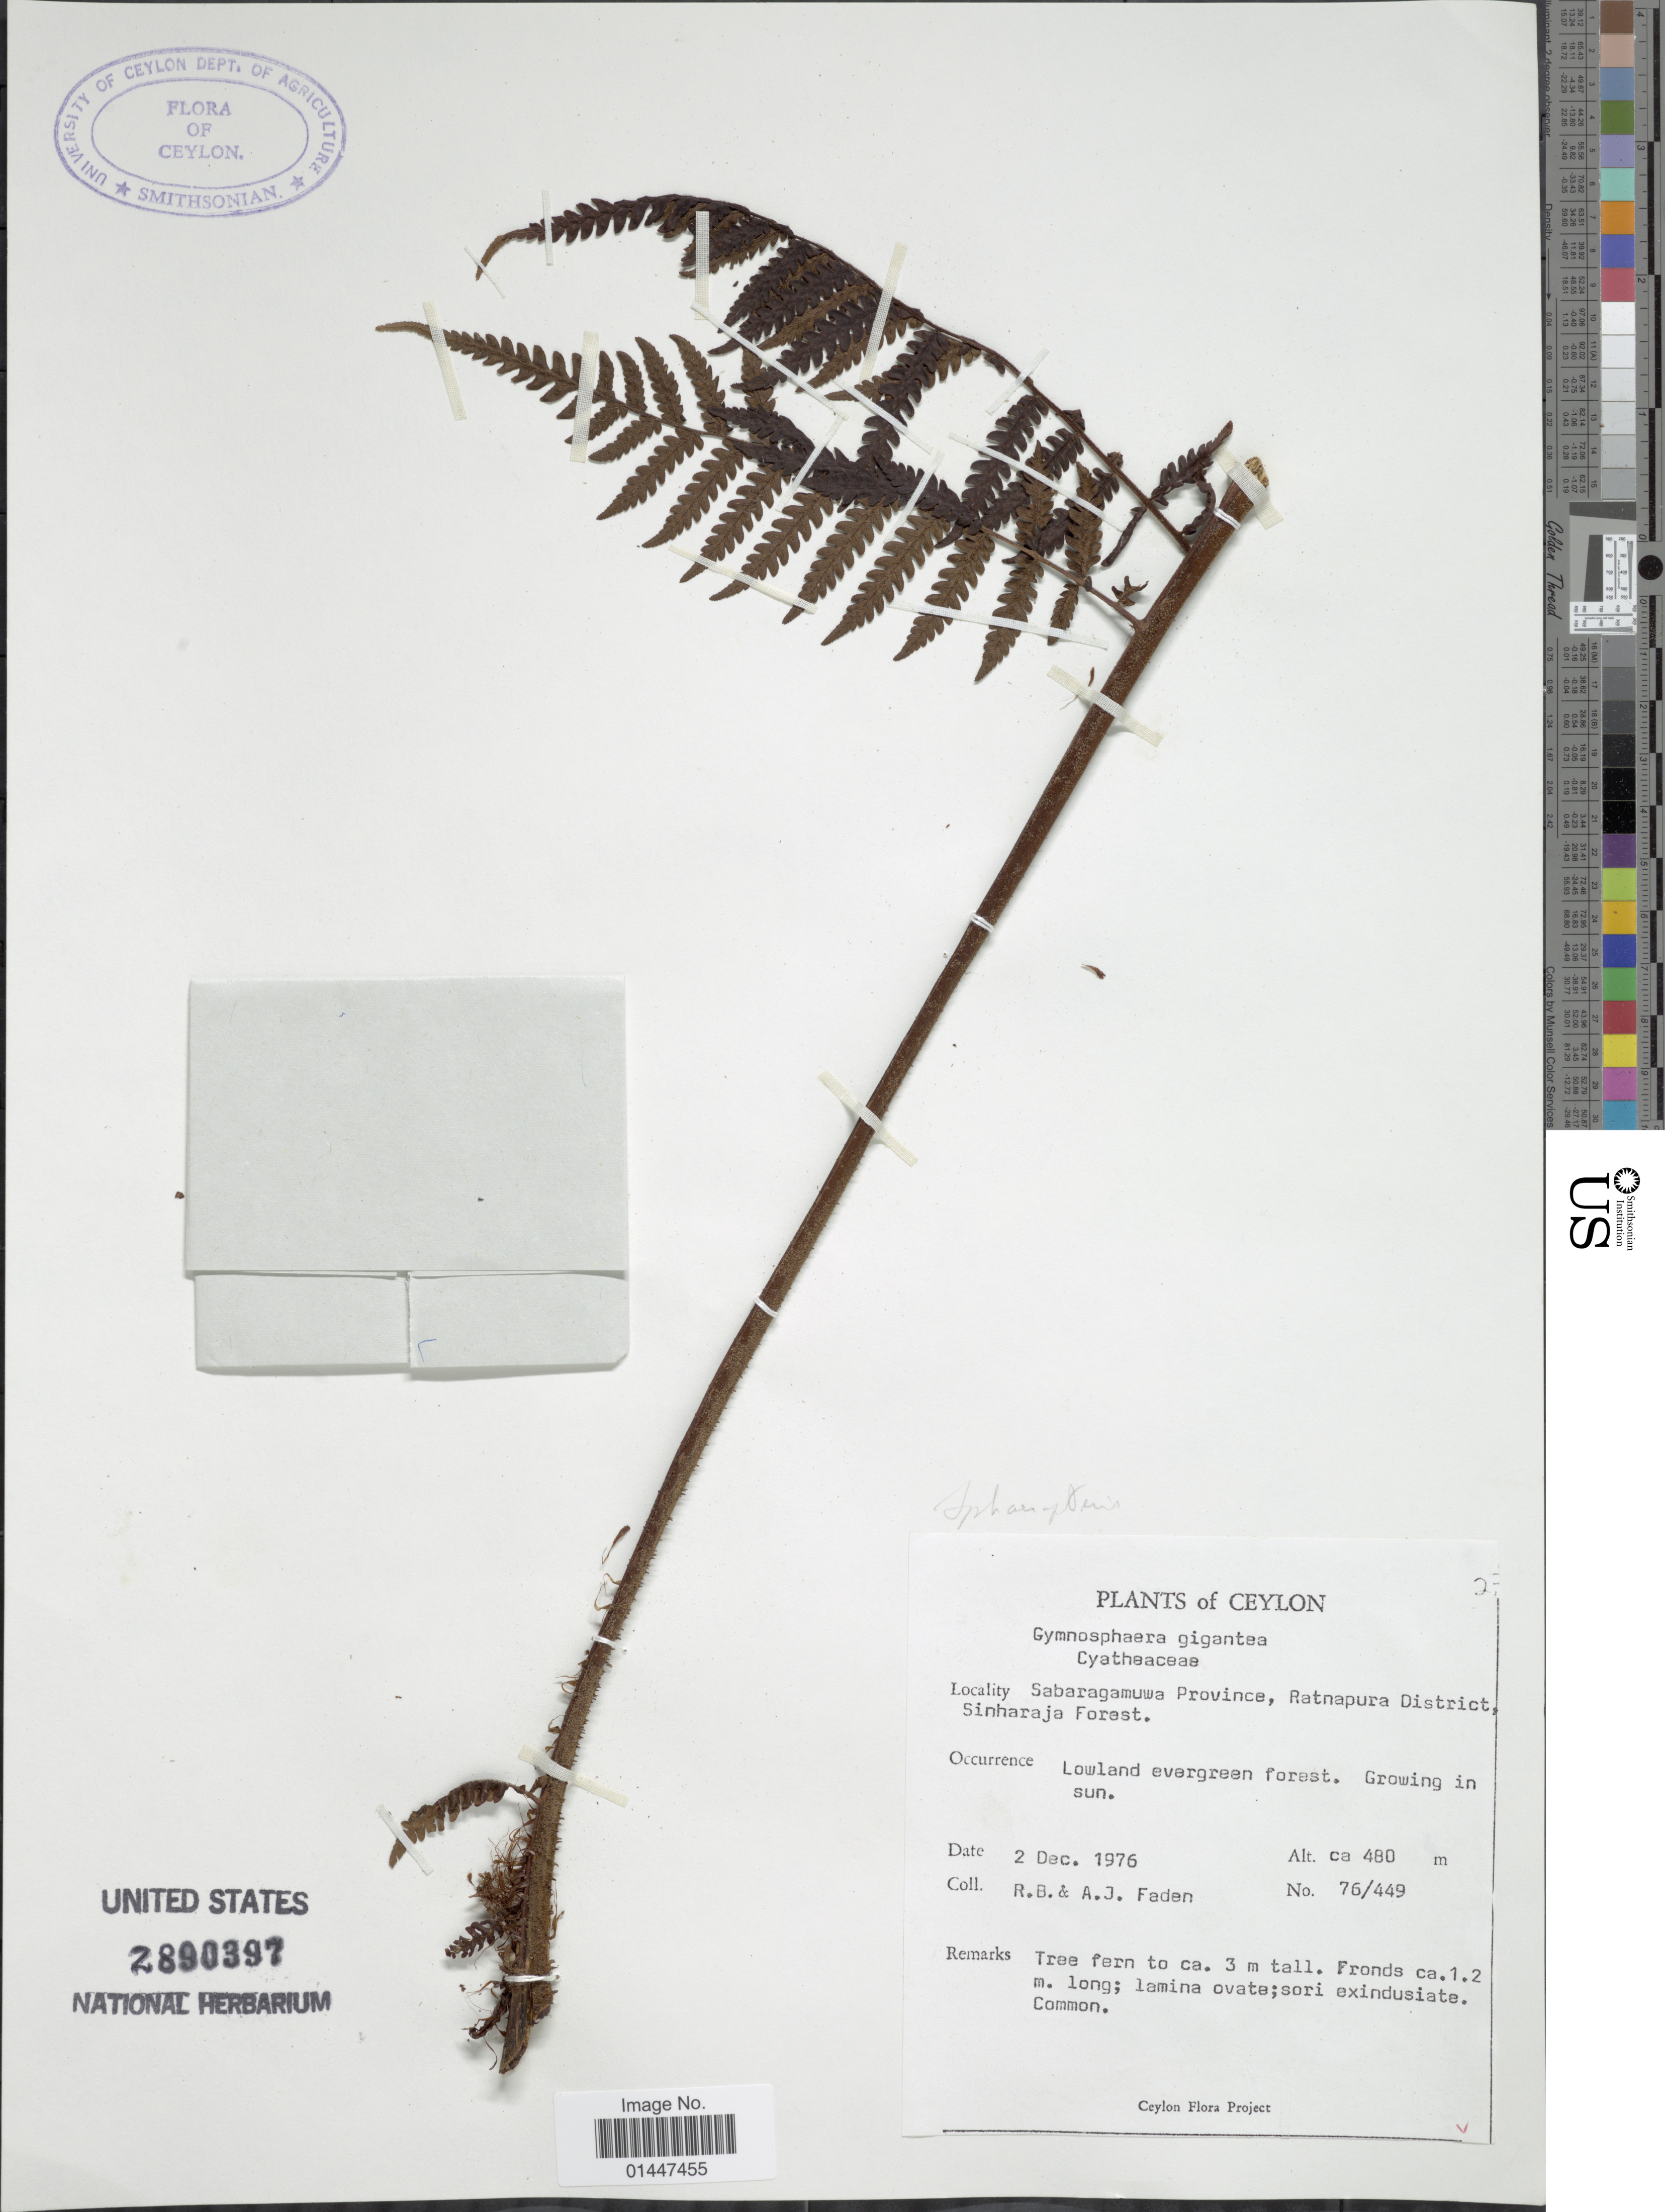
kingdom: Plantae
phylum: Tracheophyta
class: Polypodiopsida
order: Cyatheales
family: Cyatheaceae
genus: Sphaeropteris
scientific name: Sphaeropteris sp.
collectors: R. B. Faden & A. J. Faden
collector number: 76/449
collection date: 1976-12-02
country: Sri Lanka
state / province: Sabaragamuwa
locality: Ceylon. Ratnapura District, Sinharaja Forest. Lowland evergreen forest.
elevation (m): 480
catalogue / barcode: US 2890397